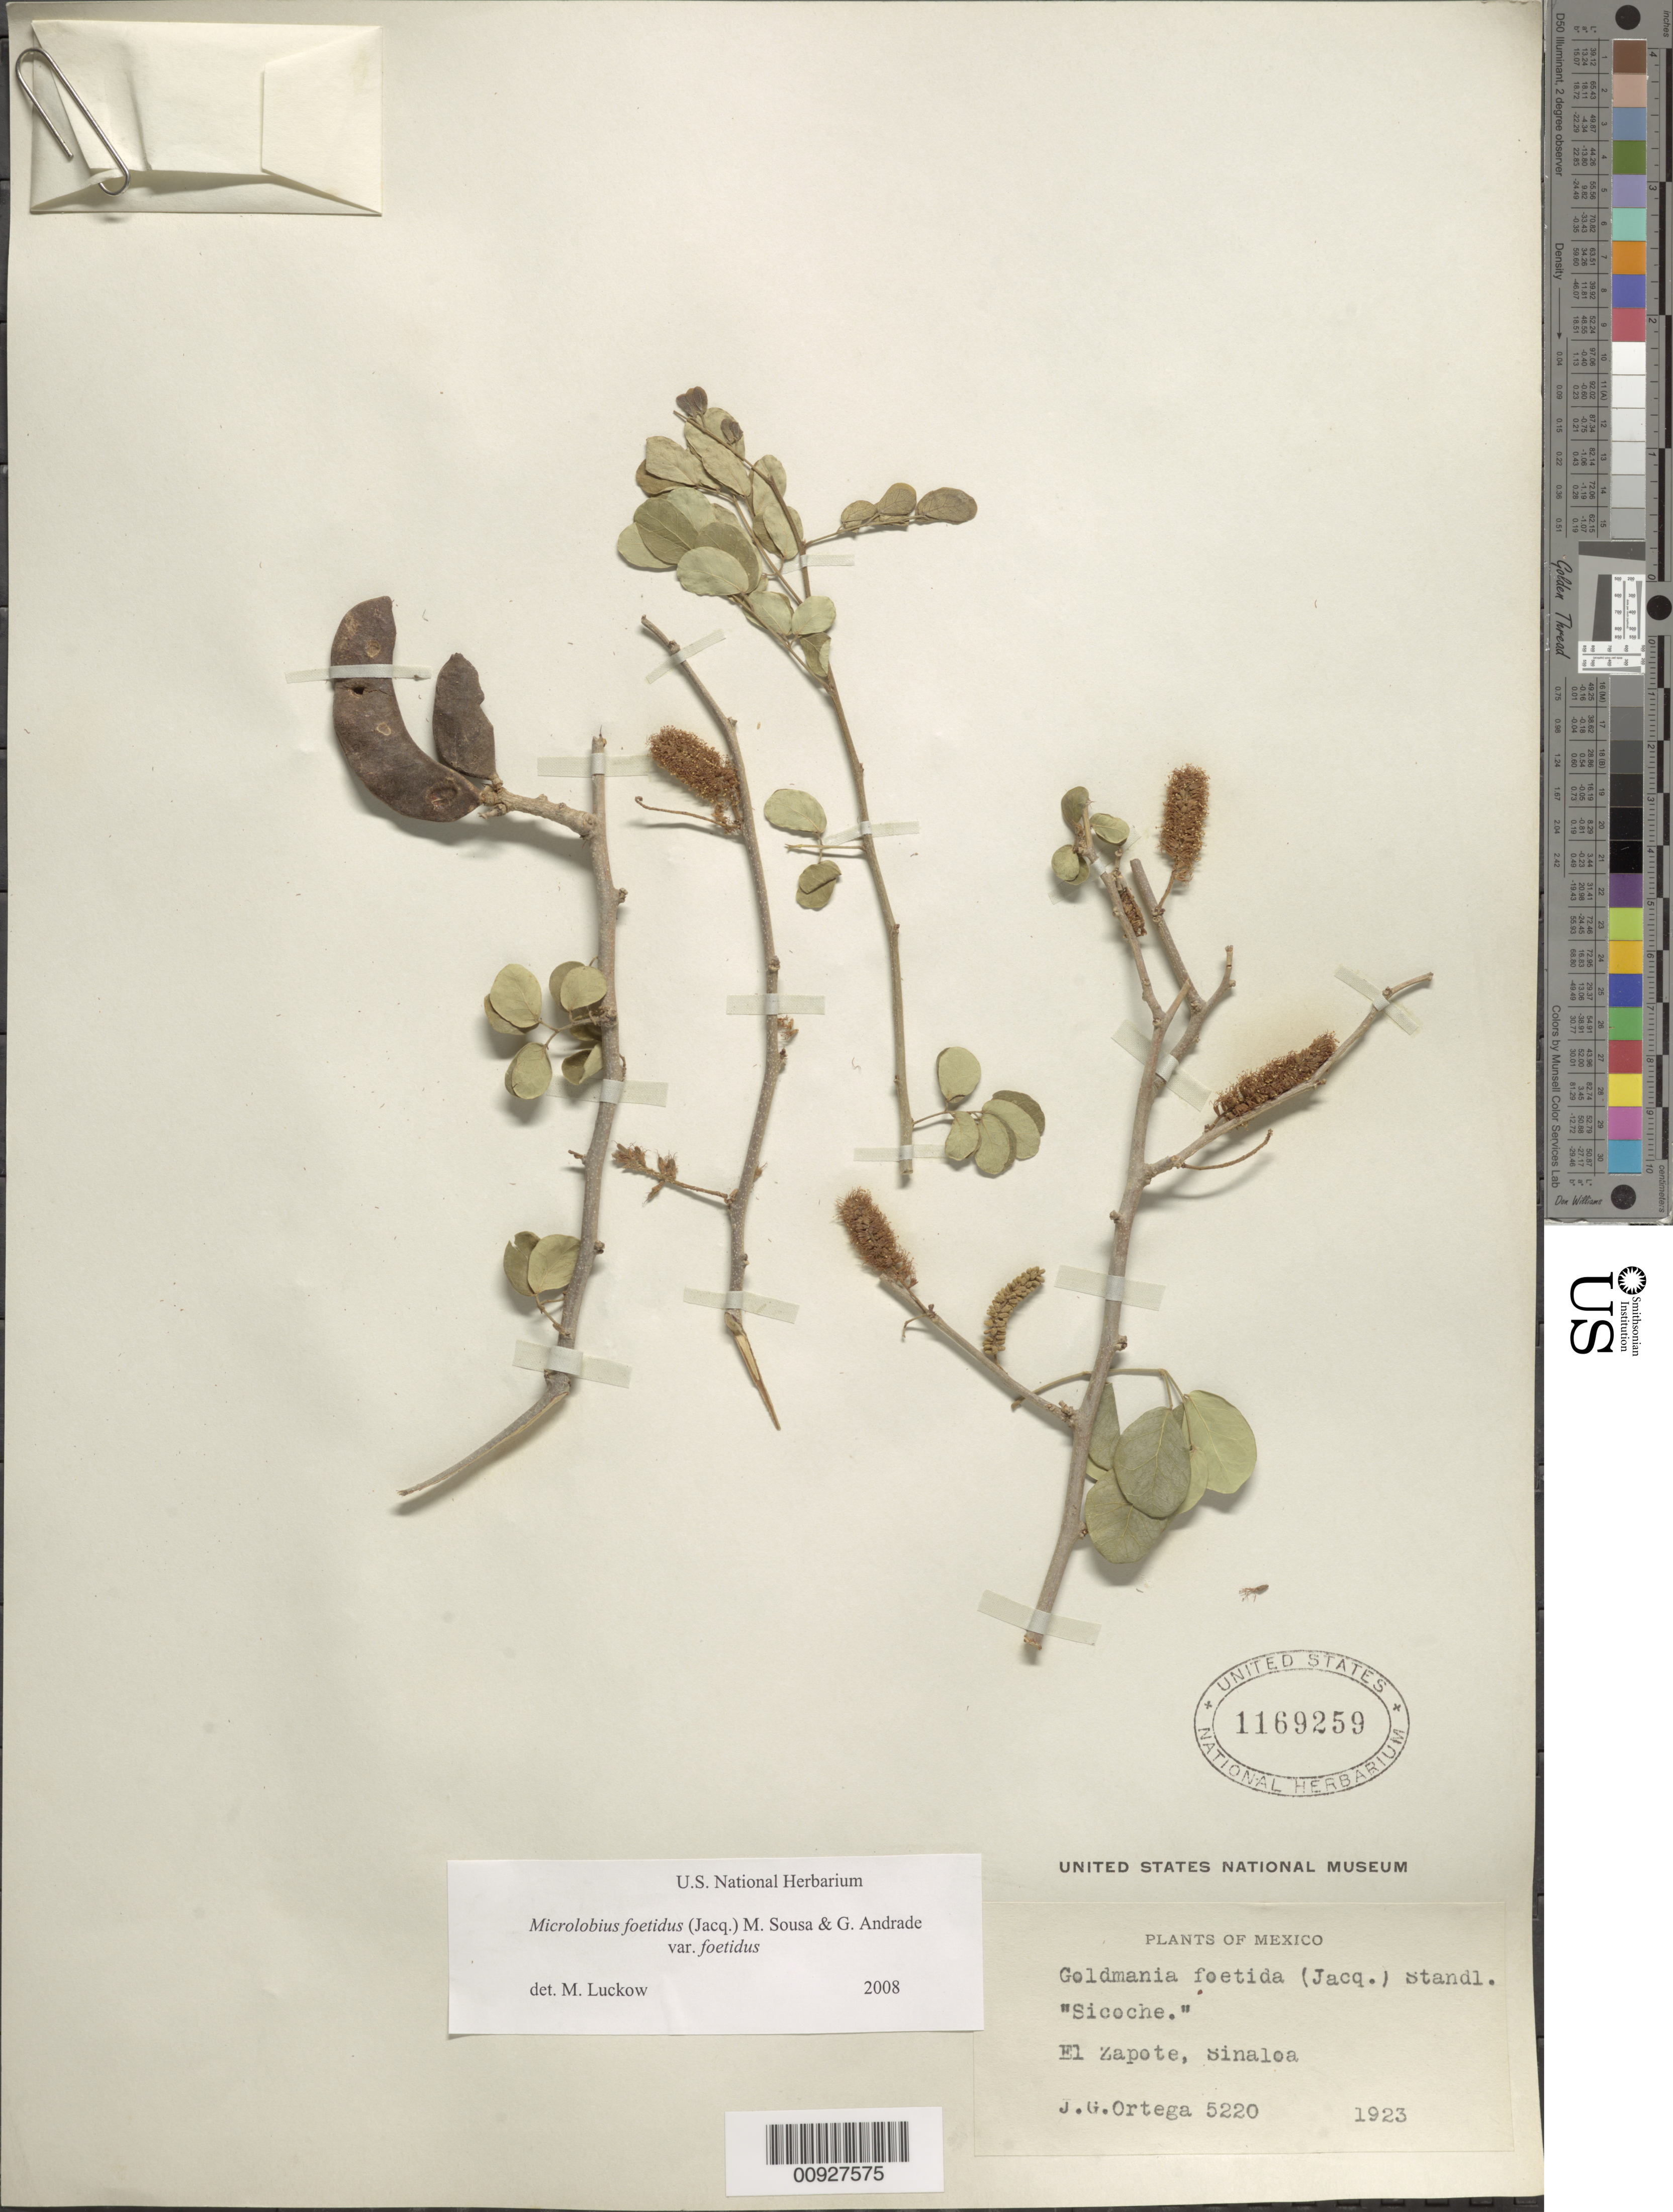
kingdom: Plantae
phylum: Tracheophyta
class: Magnoliopsida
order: Fabales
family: Fabaceae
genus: Microlobius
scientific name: Microlobius foetidus subsp. foetidus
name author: (Jacq.) M. Sousa & G. Andrade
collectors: J. Ortega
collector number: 5220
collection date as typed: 1923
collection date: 1923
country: Mexico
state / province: Sinaloa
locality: El Zapote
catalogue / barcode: US 1169259